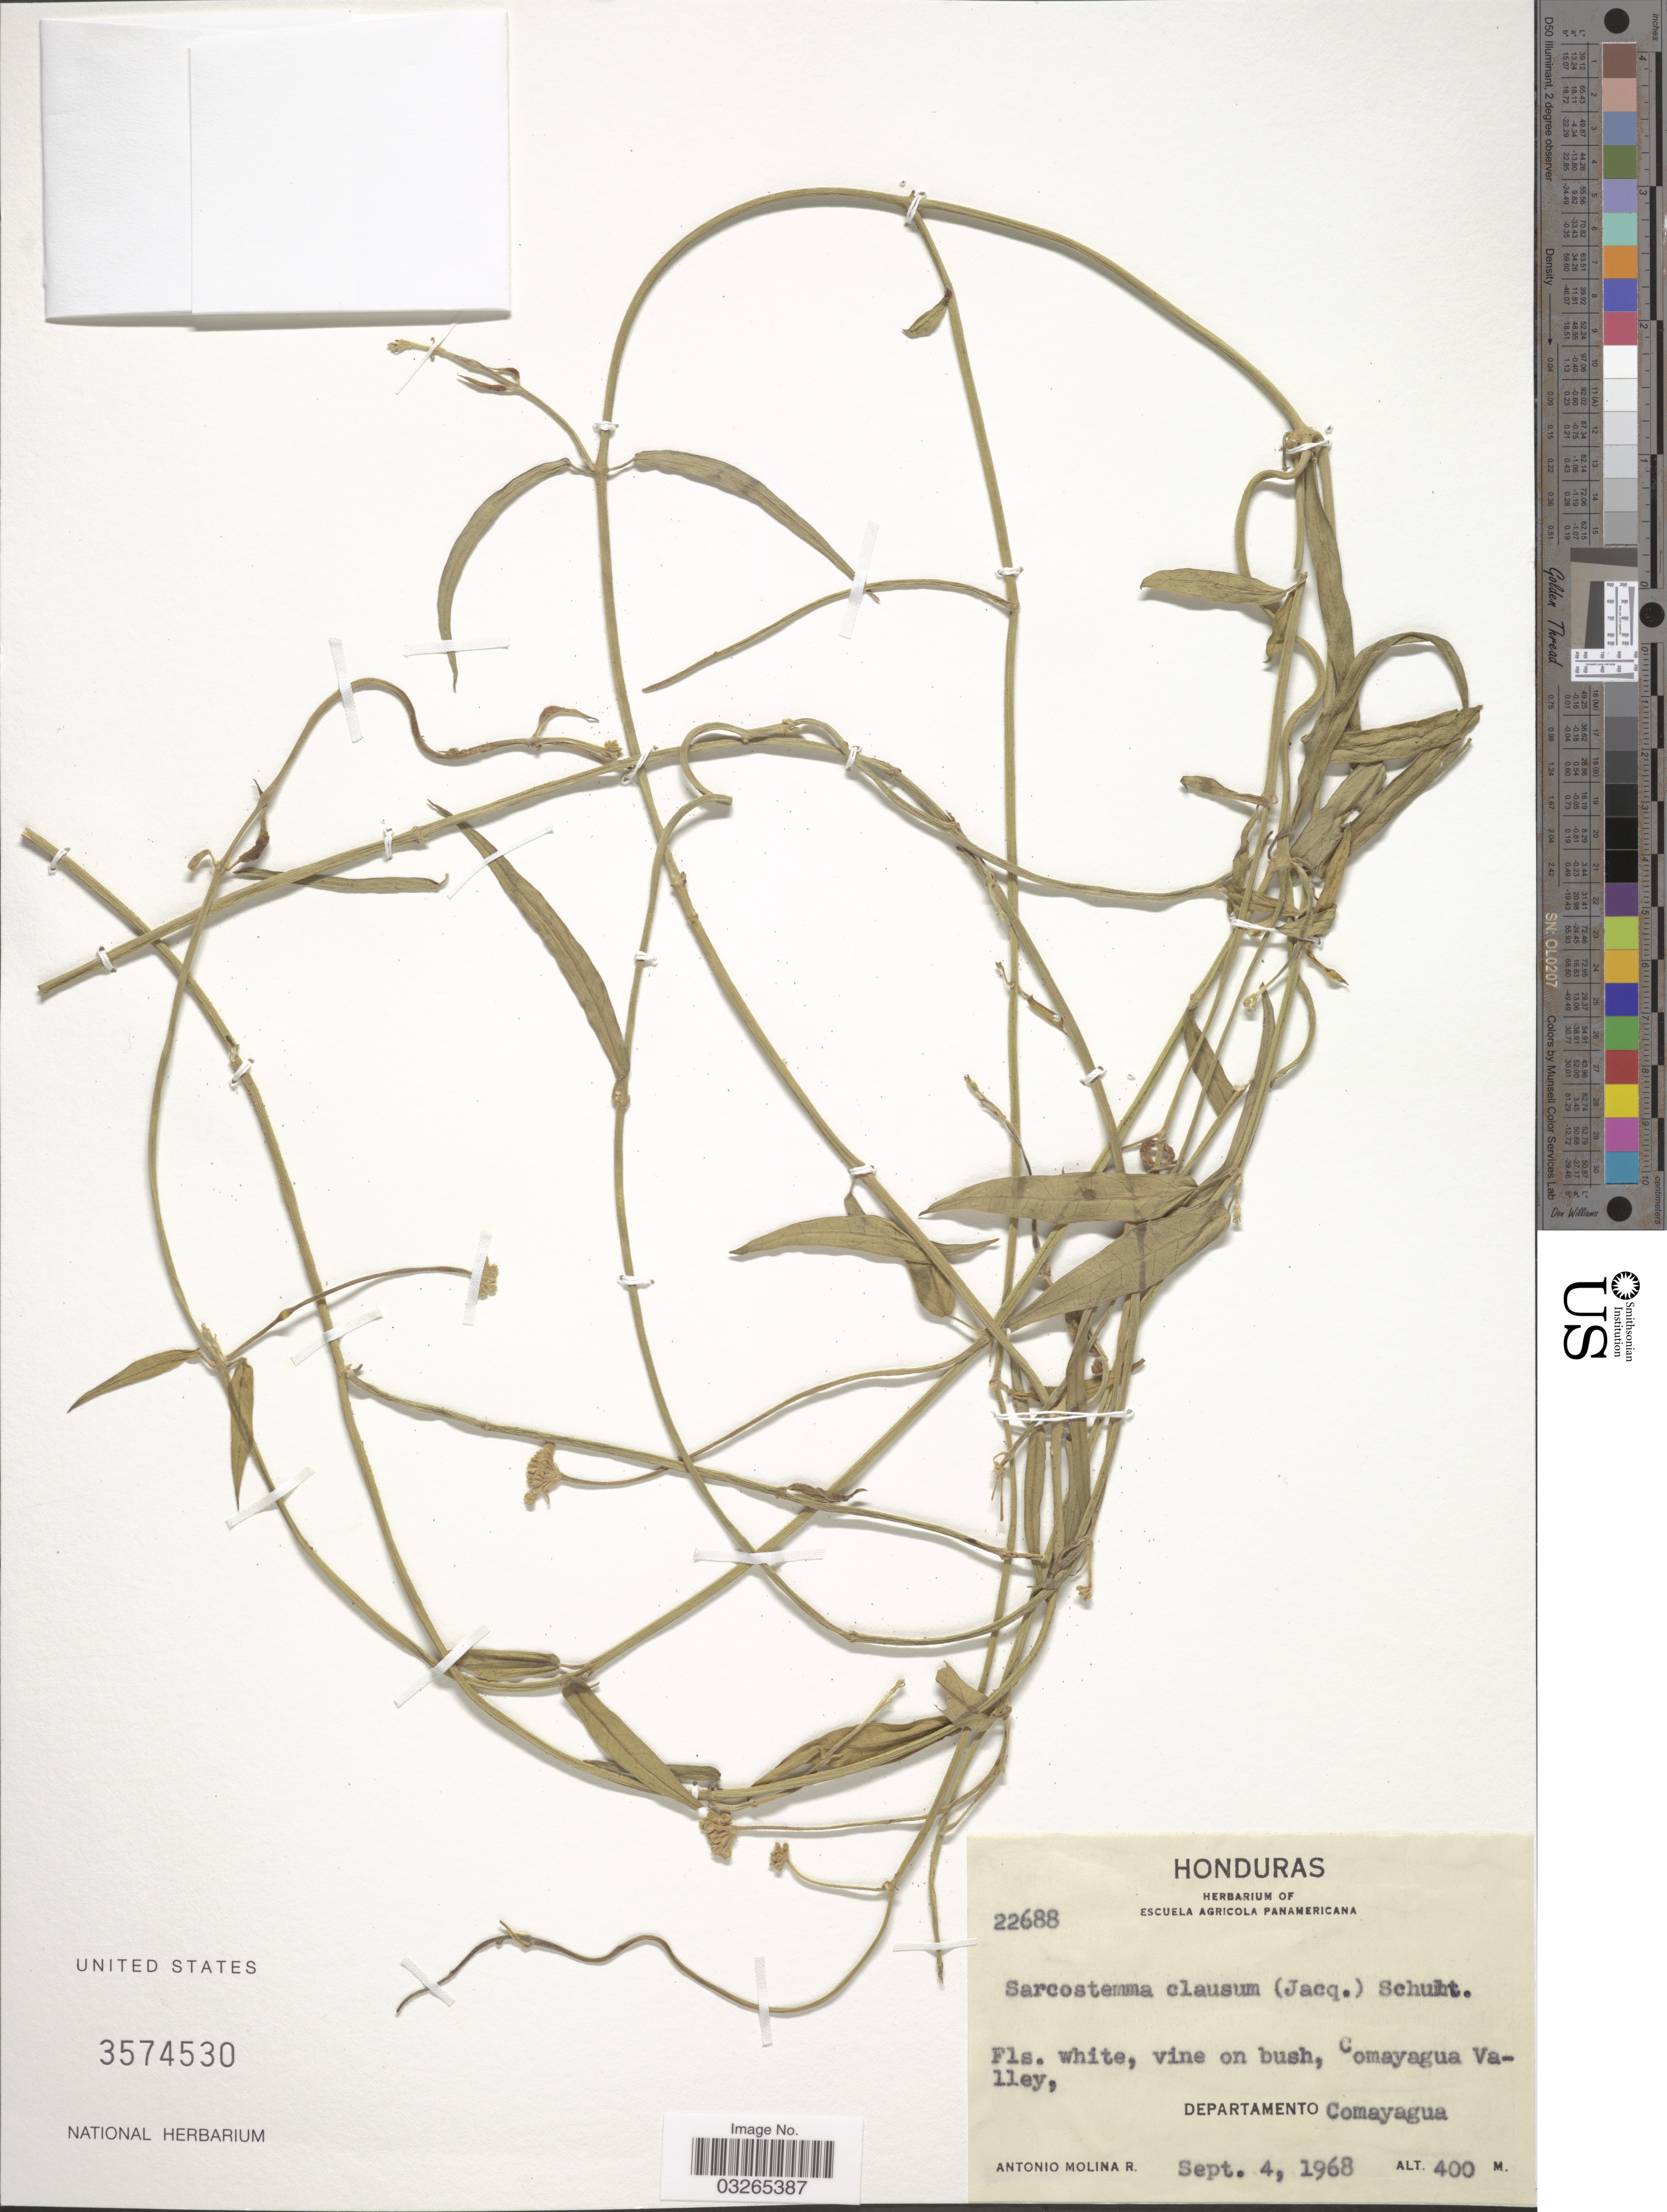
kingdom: Plantae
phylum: Tracheophyta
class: Magnoliopsida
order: Gentianales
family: Apocynaceae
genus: Sarcostemma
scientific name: Sarcostemma clausum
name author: (Jacq.) Schult.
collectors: A. Molina R.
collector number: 22688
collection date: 1968-09-04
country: Honduras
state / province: Comayagua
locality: Vine on bush, Comayagua Valley, Departamento Comayagua.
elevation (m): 400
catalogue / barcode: US 3574530